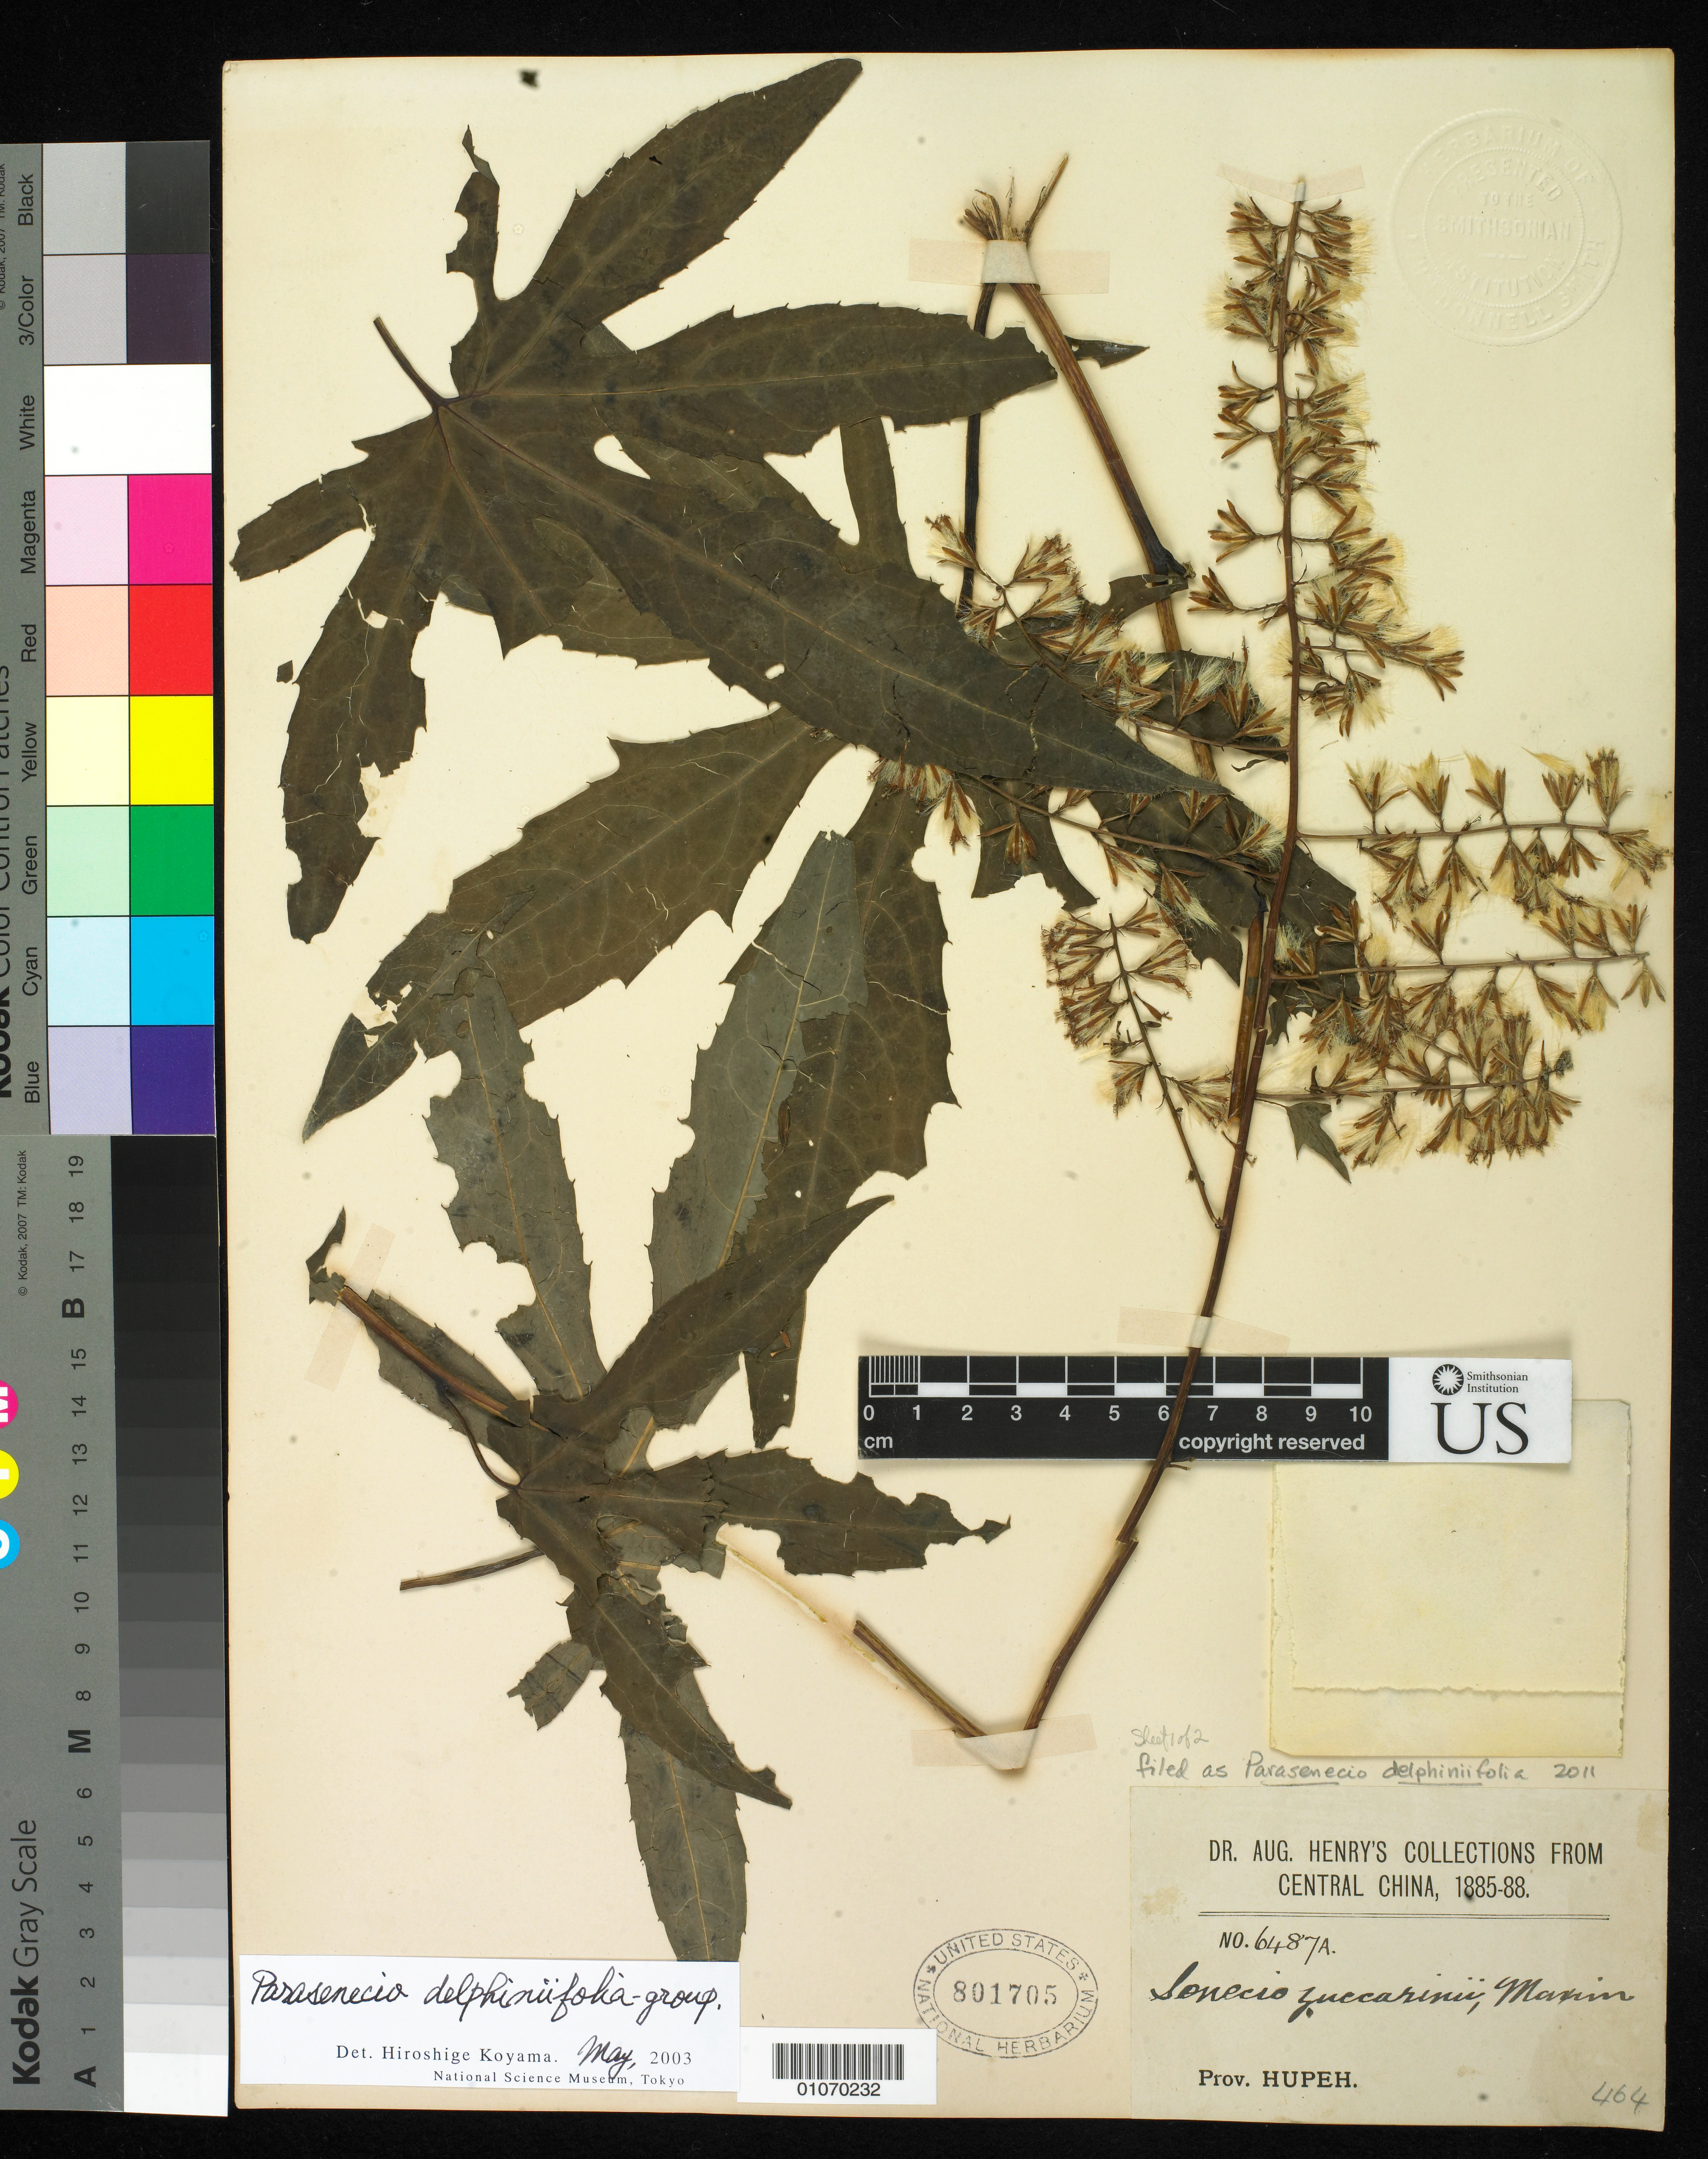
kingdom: Plantae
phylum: Tracheophyta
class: Magnoliopsida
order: Asterales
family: Asteraceae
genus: Parasenecio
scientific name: Parasenecio delphiniifolia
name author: H. Koyama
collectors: A. Henry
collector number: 6487 A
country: China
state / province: Hubei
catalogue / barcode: US 801705